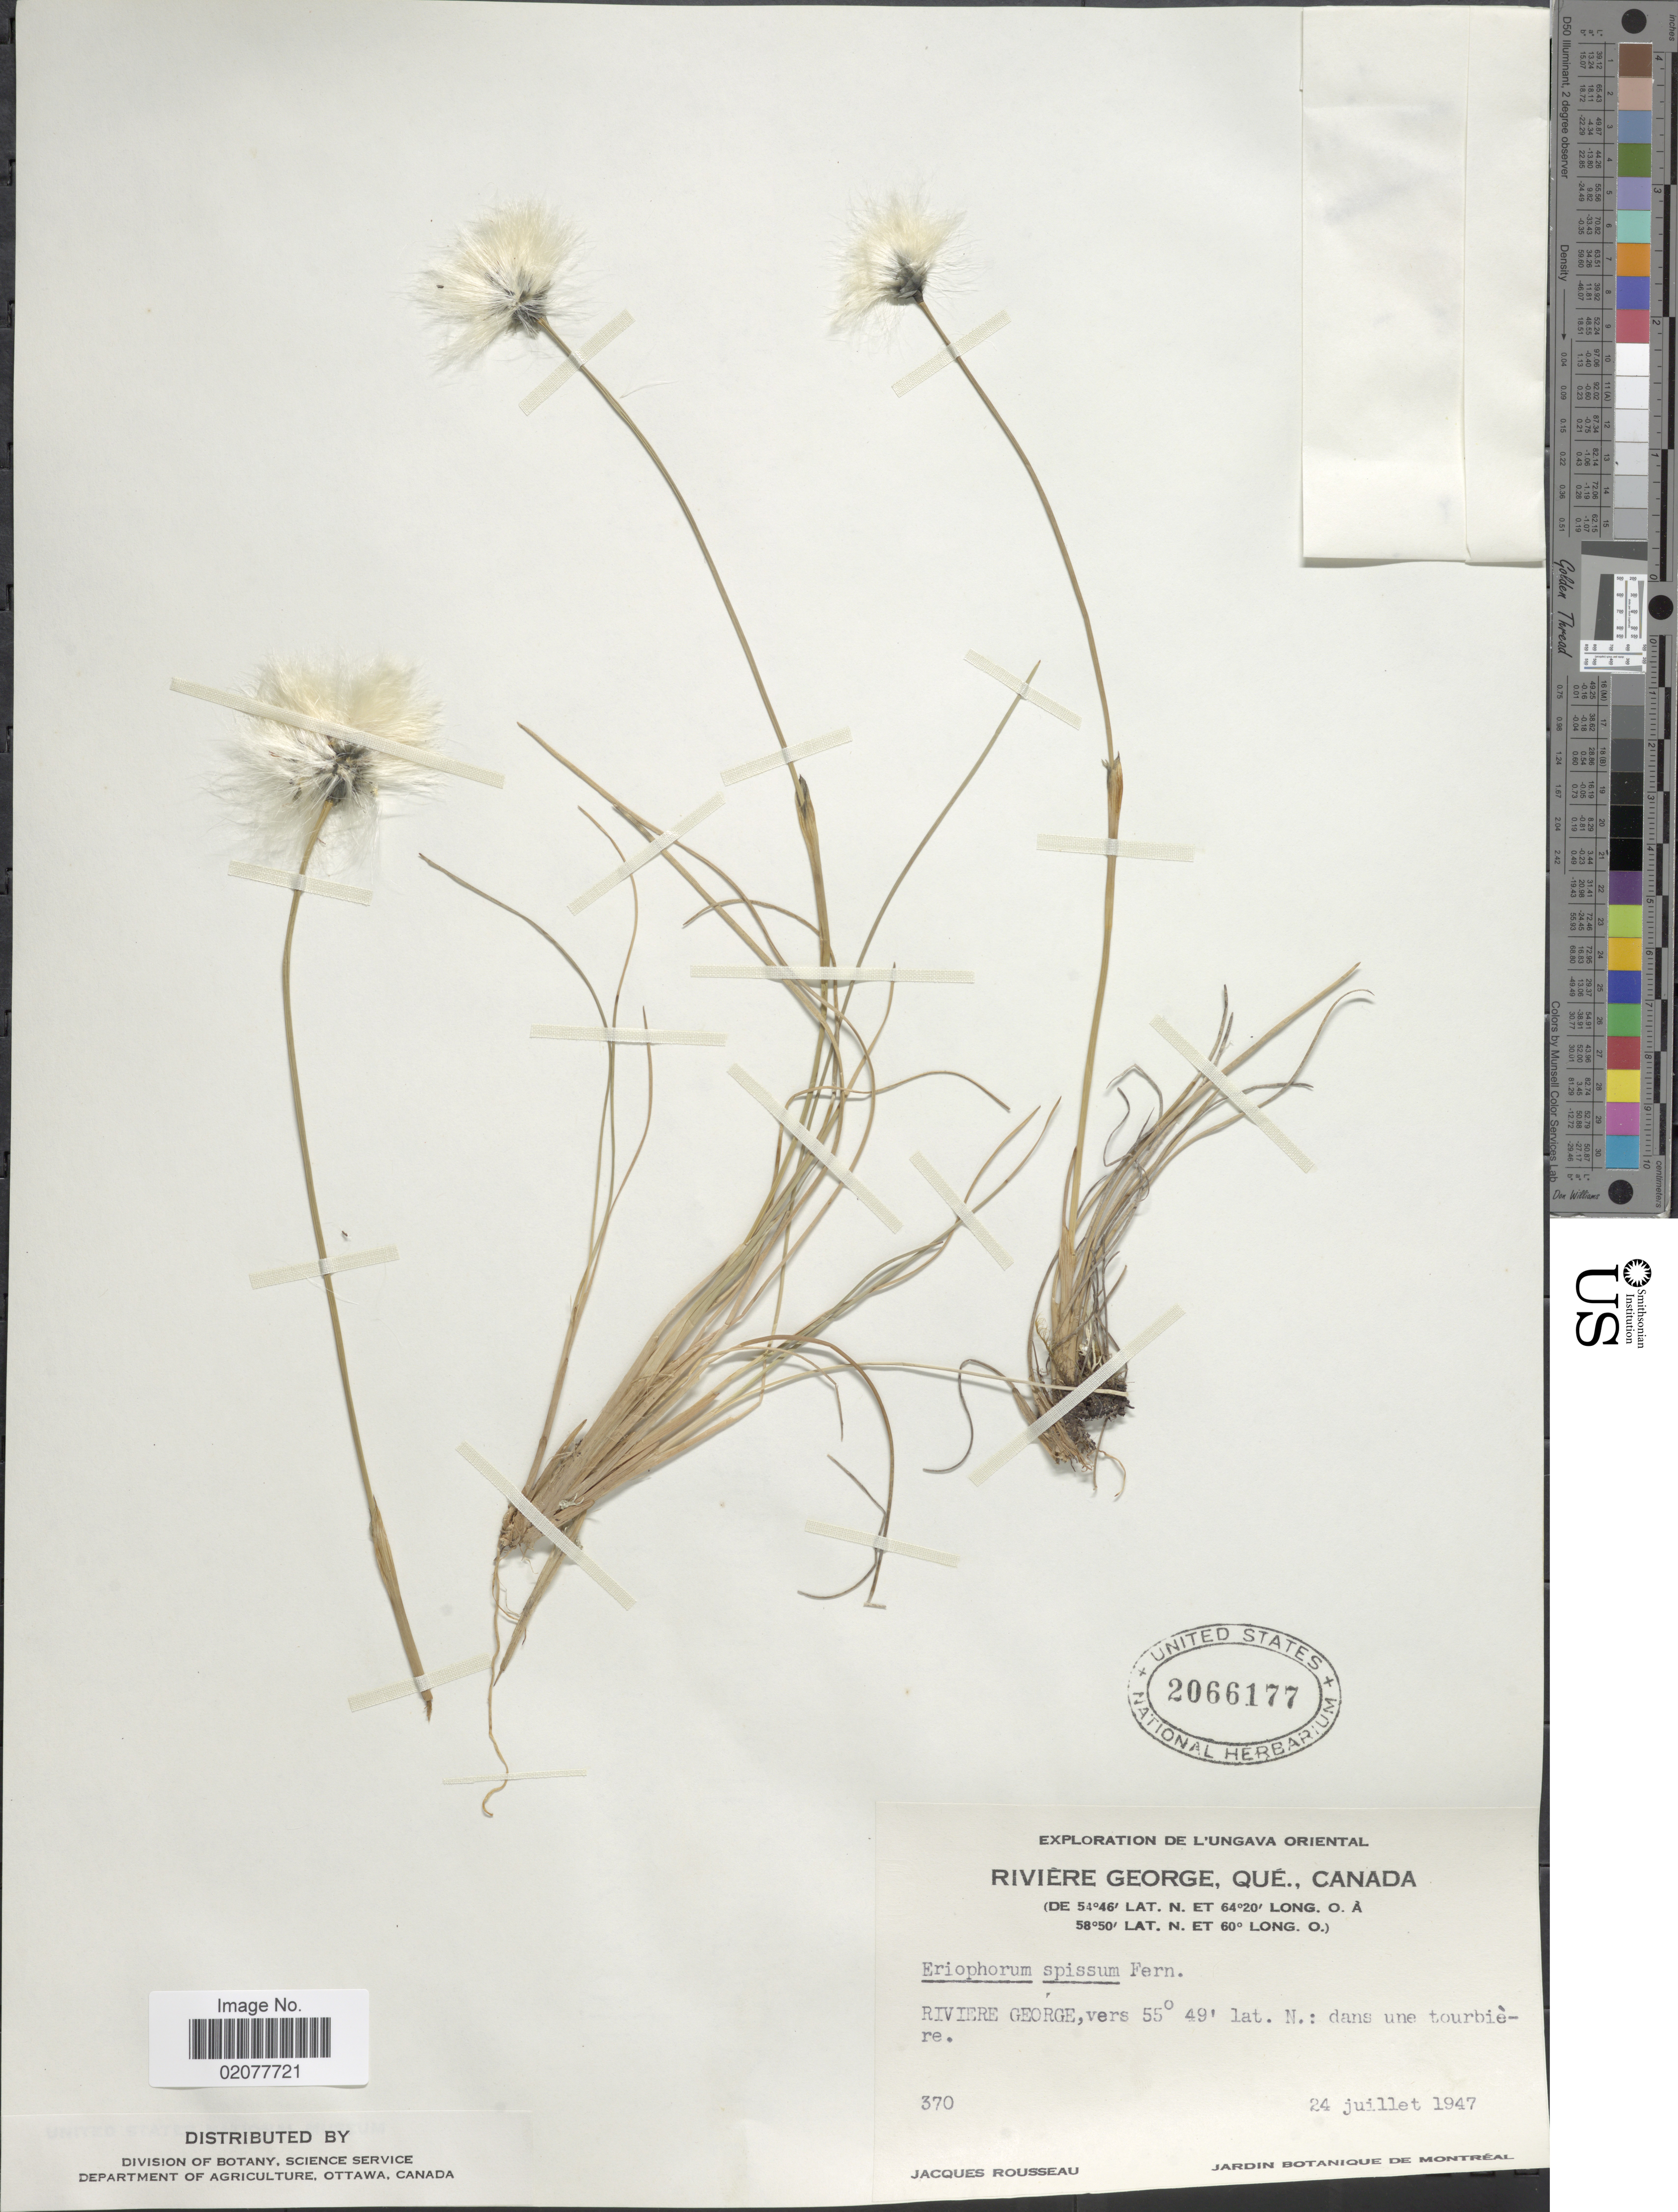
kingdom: Plantae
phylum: Tracheophyta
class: Liliopsida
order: Poales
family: Cyperaceae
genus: Eriophorum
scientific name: Eriophorum spissum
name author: Fernald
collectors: J. Rousseau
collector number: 370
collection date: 1947-07-24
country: Canada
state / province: Quebec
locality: Riviere George, Que., Canada. dans une tourbiere.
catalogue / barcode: US 2066177